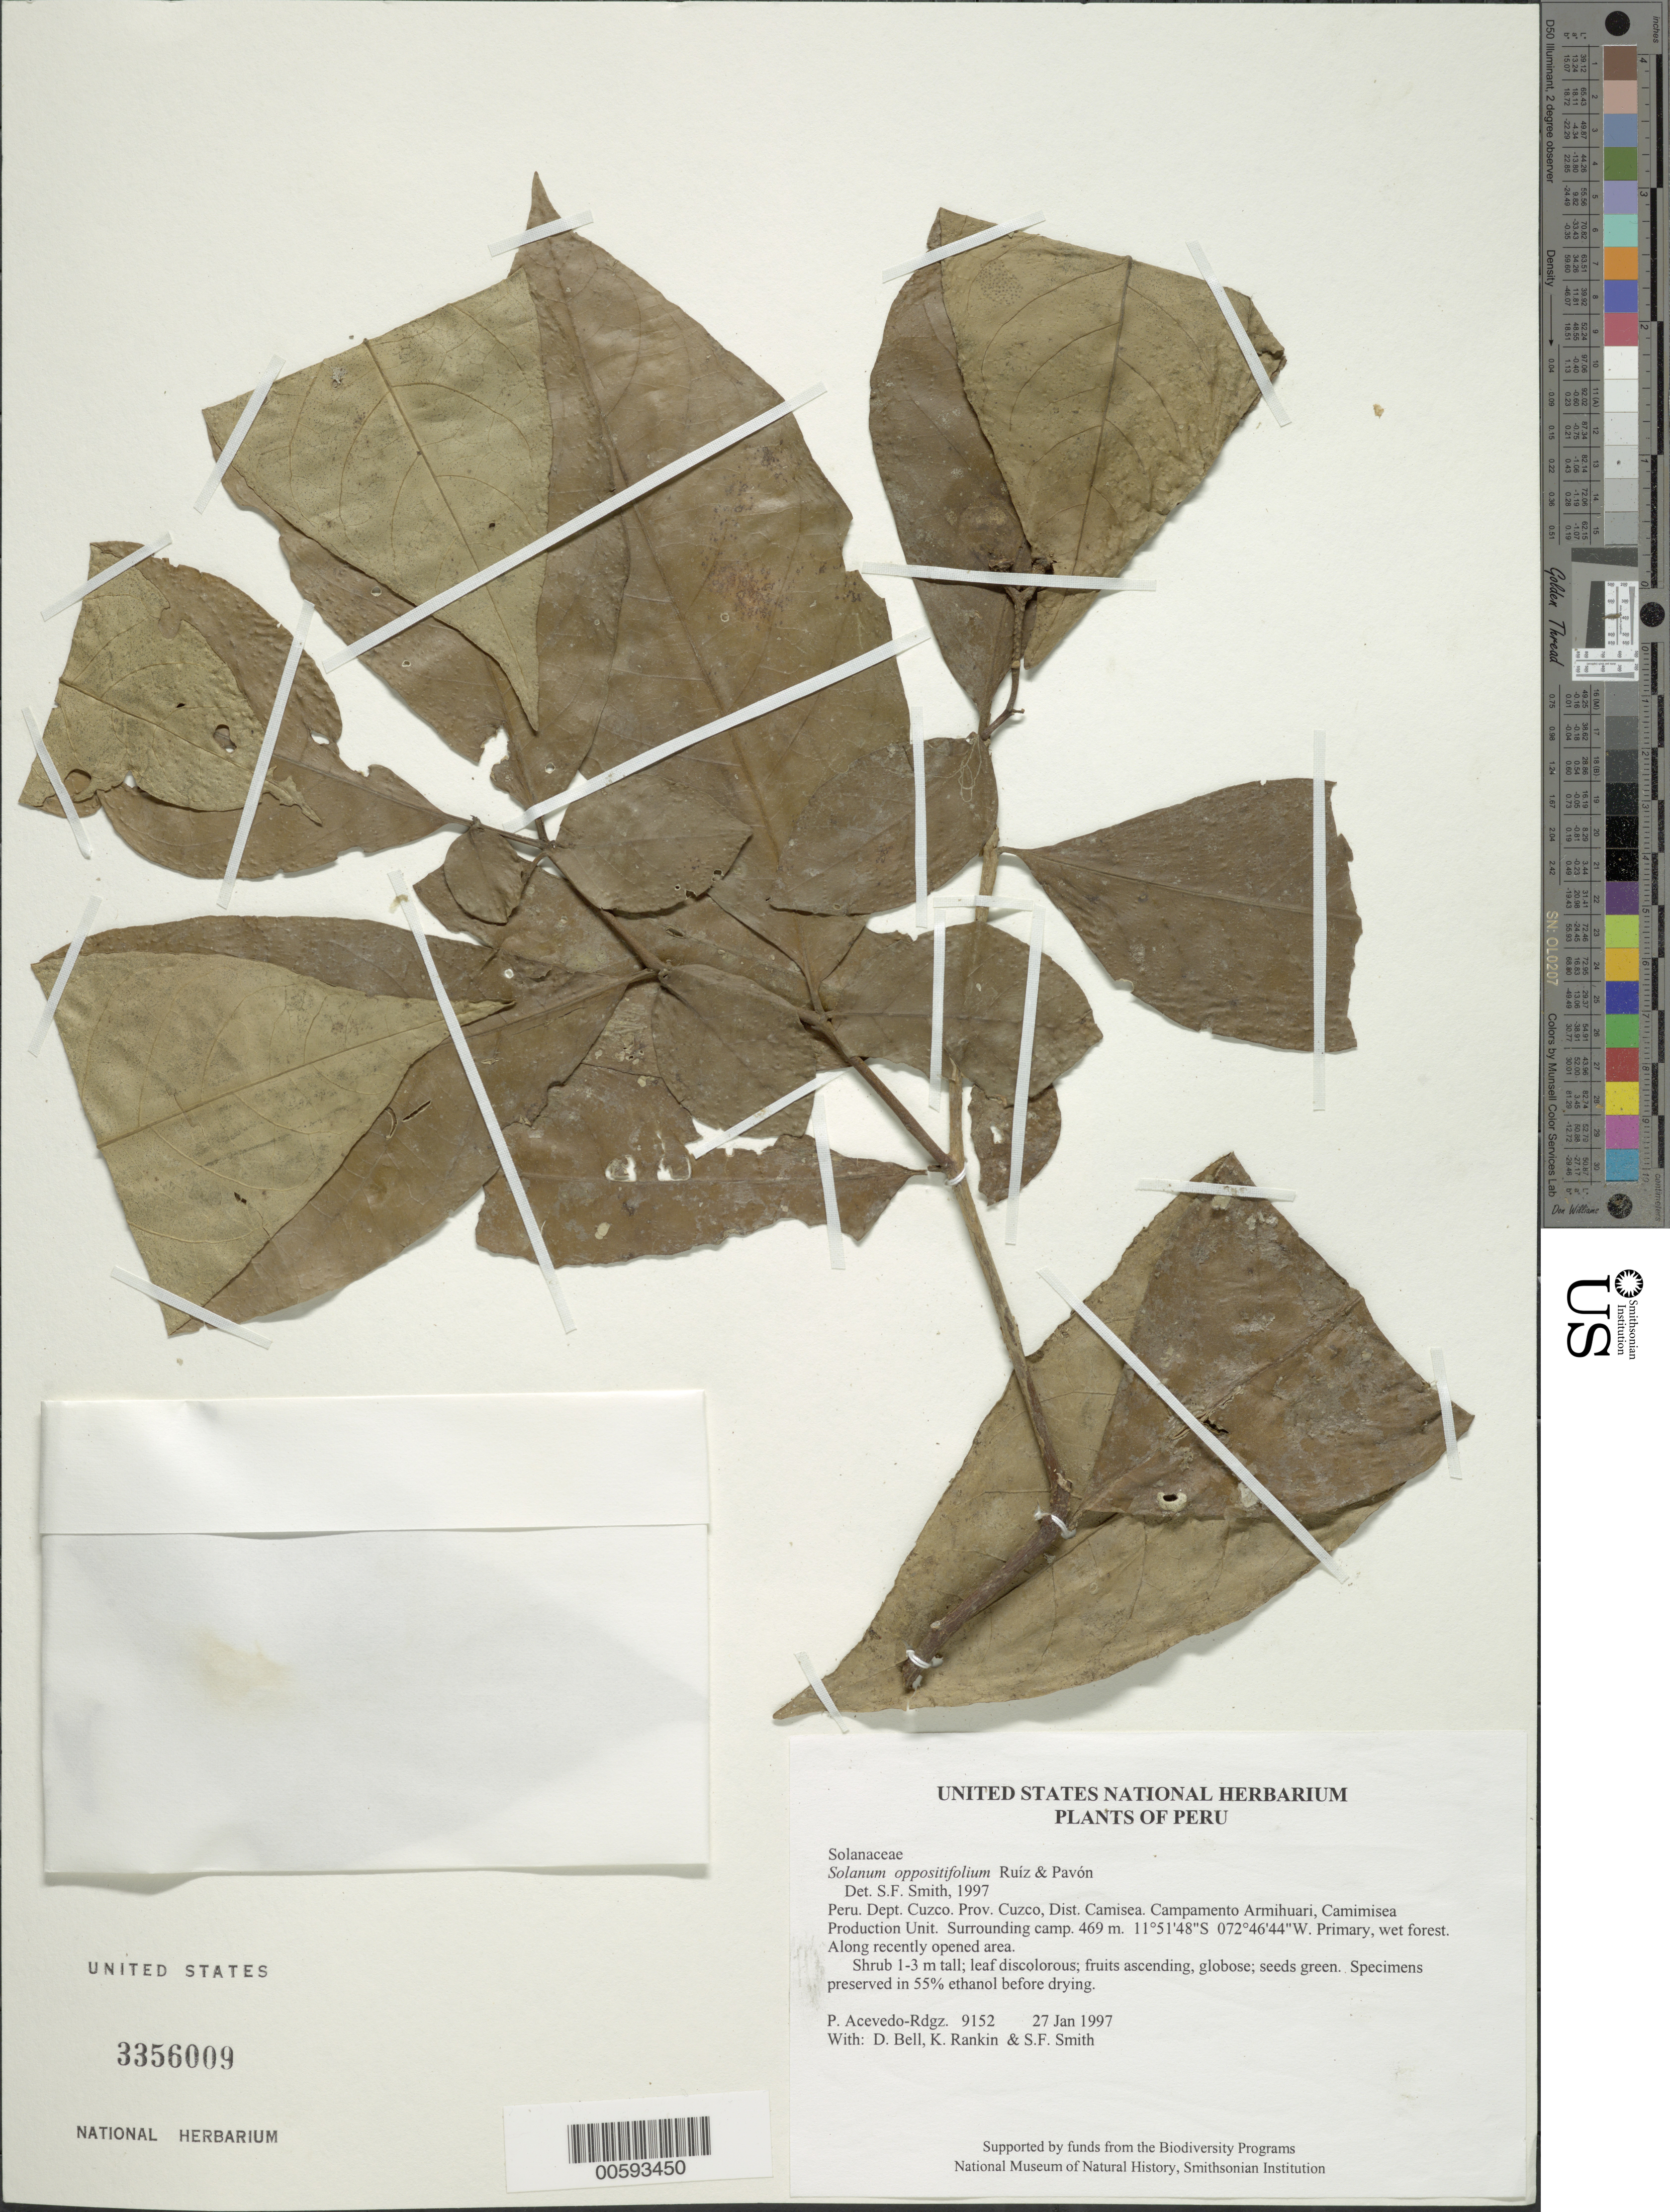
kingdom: Plantae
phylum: Tracheophyta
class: Magnoliopsida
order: Solanales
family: Solanaceae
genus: Solanum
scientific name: Solanum oppositifolium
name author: Ruiz & Pav.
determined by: Smith, Stephen F., (US), NMNH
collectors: P. Acevedo-Rodr., D. A. Bell, K. B. Rankin & S.F. Smith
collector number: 9152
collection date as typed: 27 Jan 1997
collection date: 1997-01-27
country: Peru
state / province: Cusco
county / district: Cusco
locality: Districto Camisea, Campamento Armihuari, Camimisea Production Unit. Surrounding camp.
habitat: Primary, wet forest. Along recently opened area.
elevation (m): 469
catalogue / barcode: US 3356009